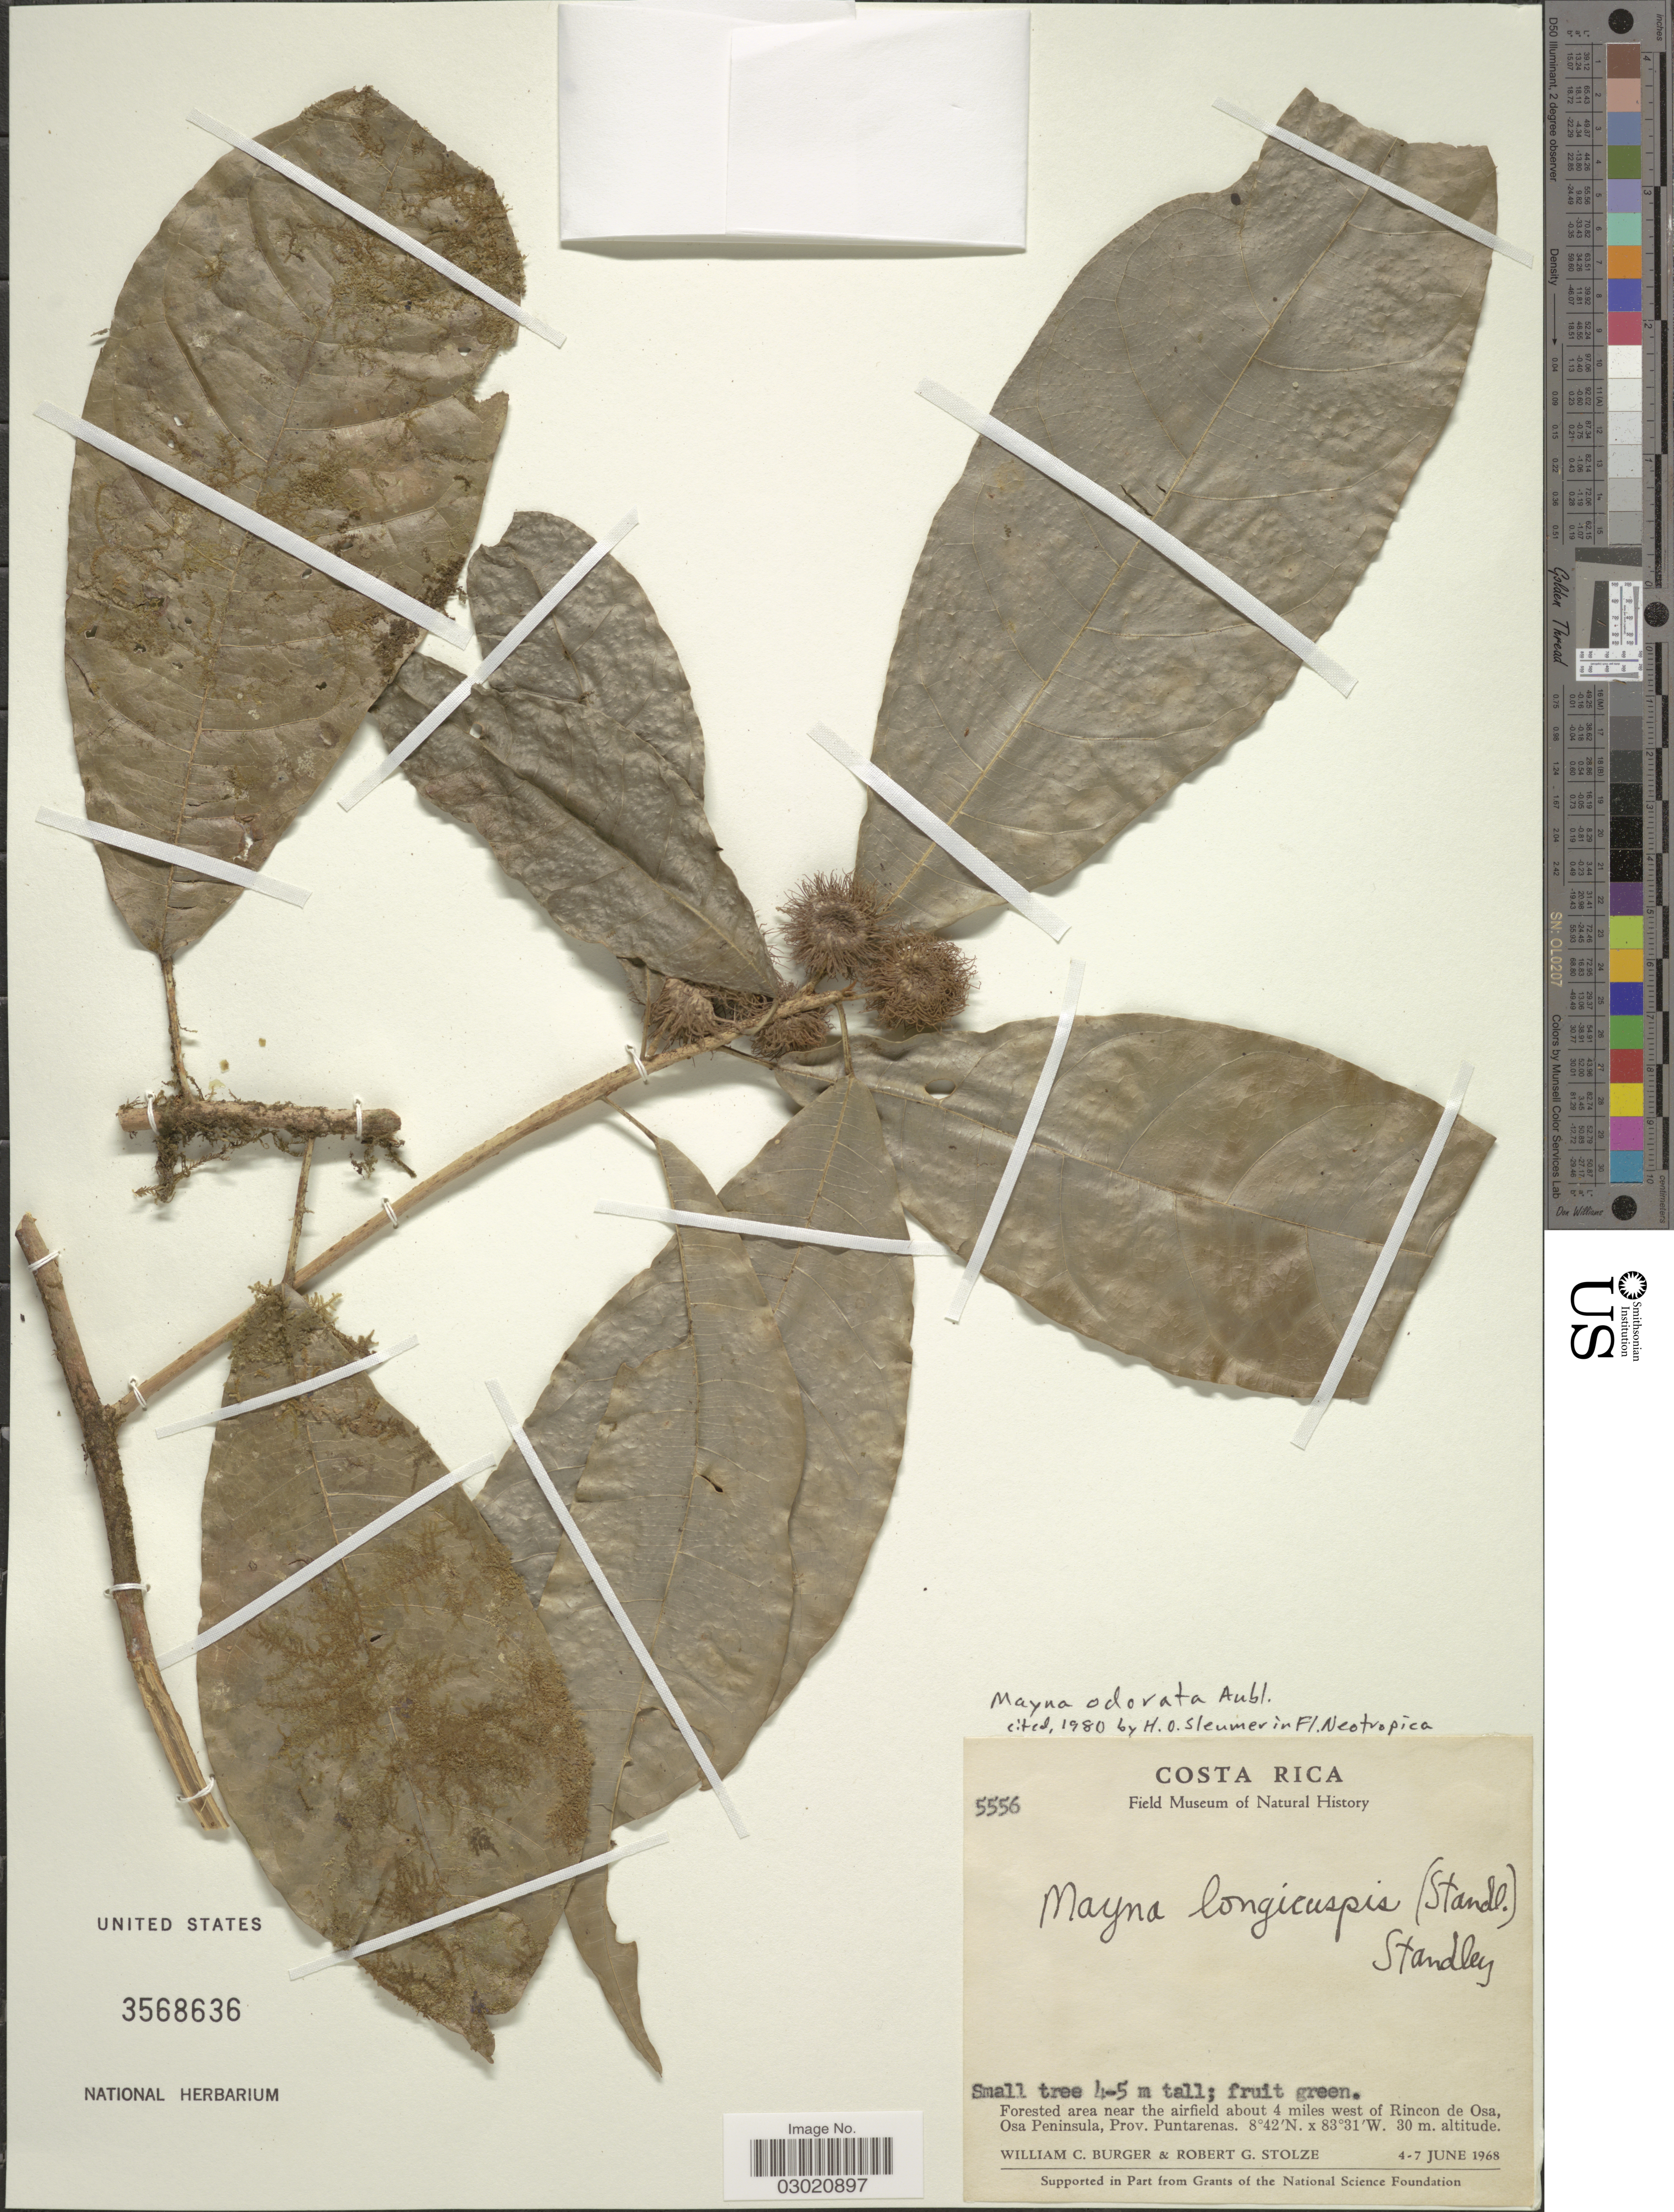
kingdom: Plantae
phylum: Tracheophyta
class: Magnoliopsida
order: Malpighiales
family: Achariaceae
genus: Mayna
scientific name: Mayna odorata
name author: Aubl.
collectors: W. Burger & R. G. Stolze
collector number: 5556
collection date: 1968-06-04/1968-06-07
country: Costa Rica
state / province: Puntarenas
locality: Forested area near the airfield about 4 miles west of Rincon de Osa, Osa Peninsula.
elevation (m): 30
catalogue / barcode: US 3568636